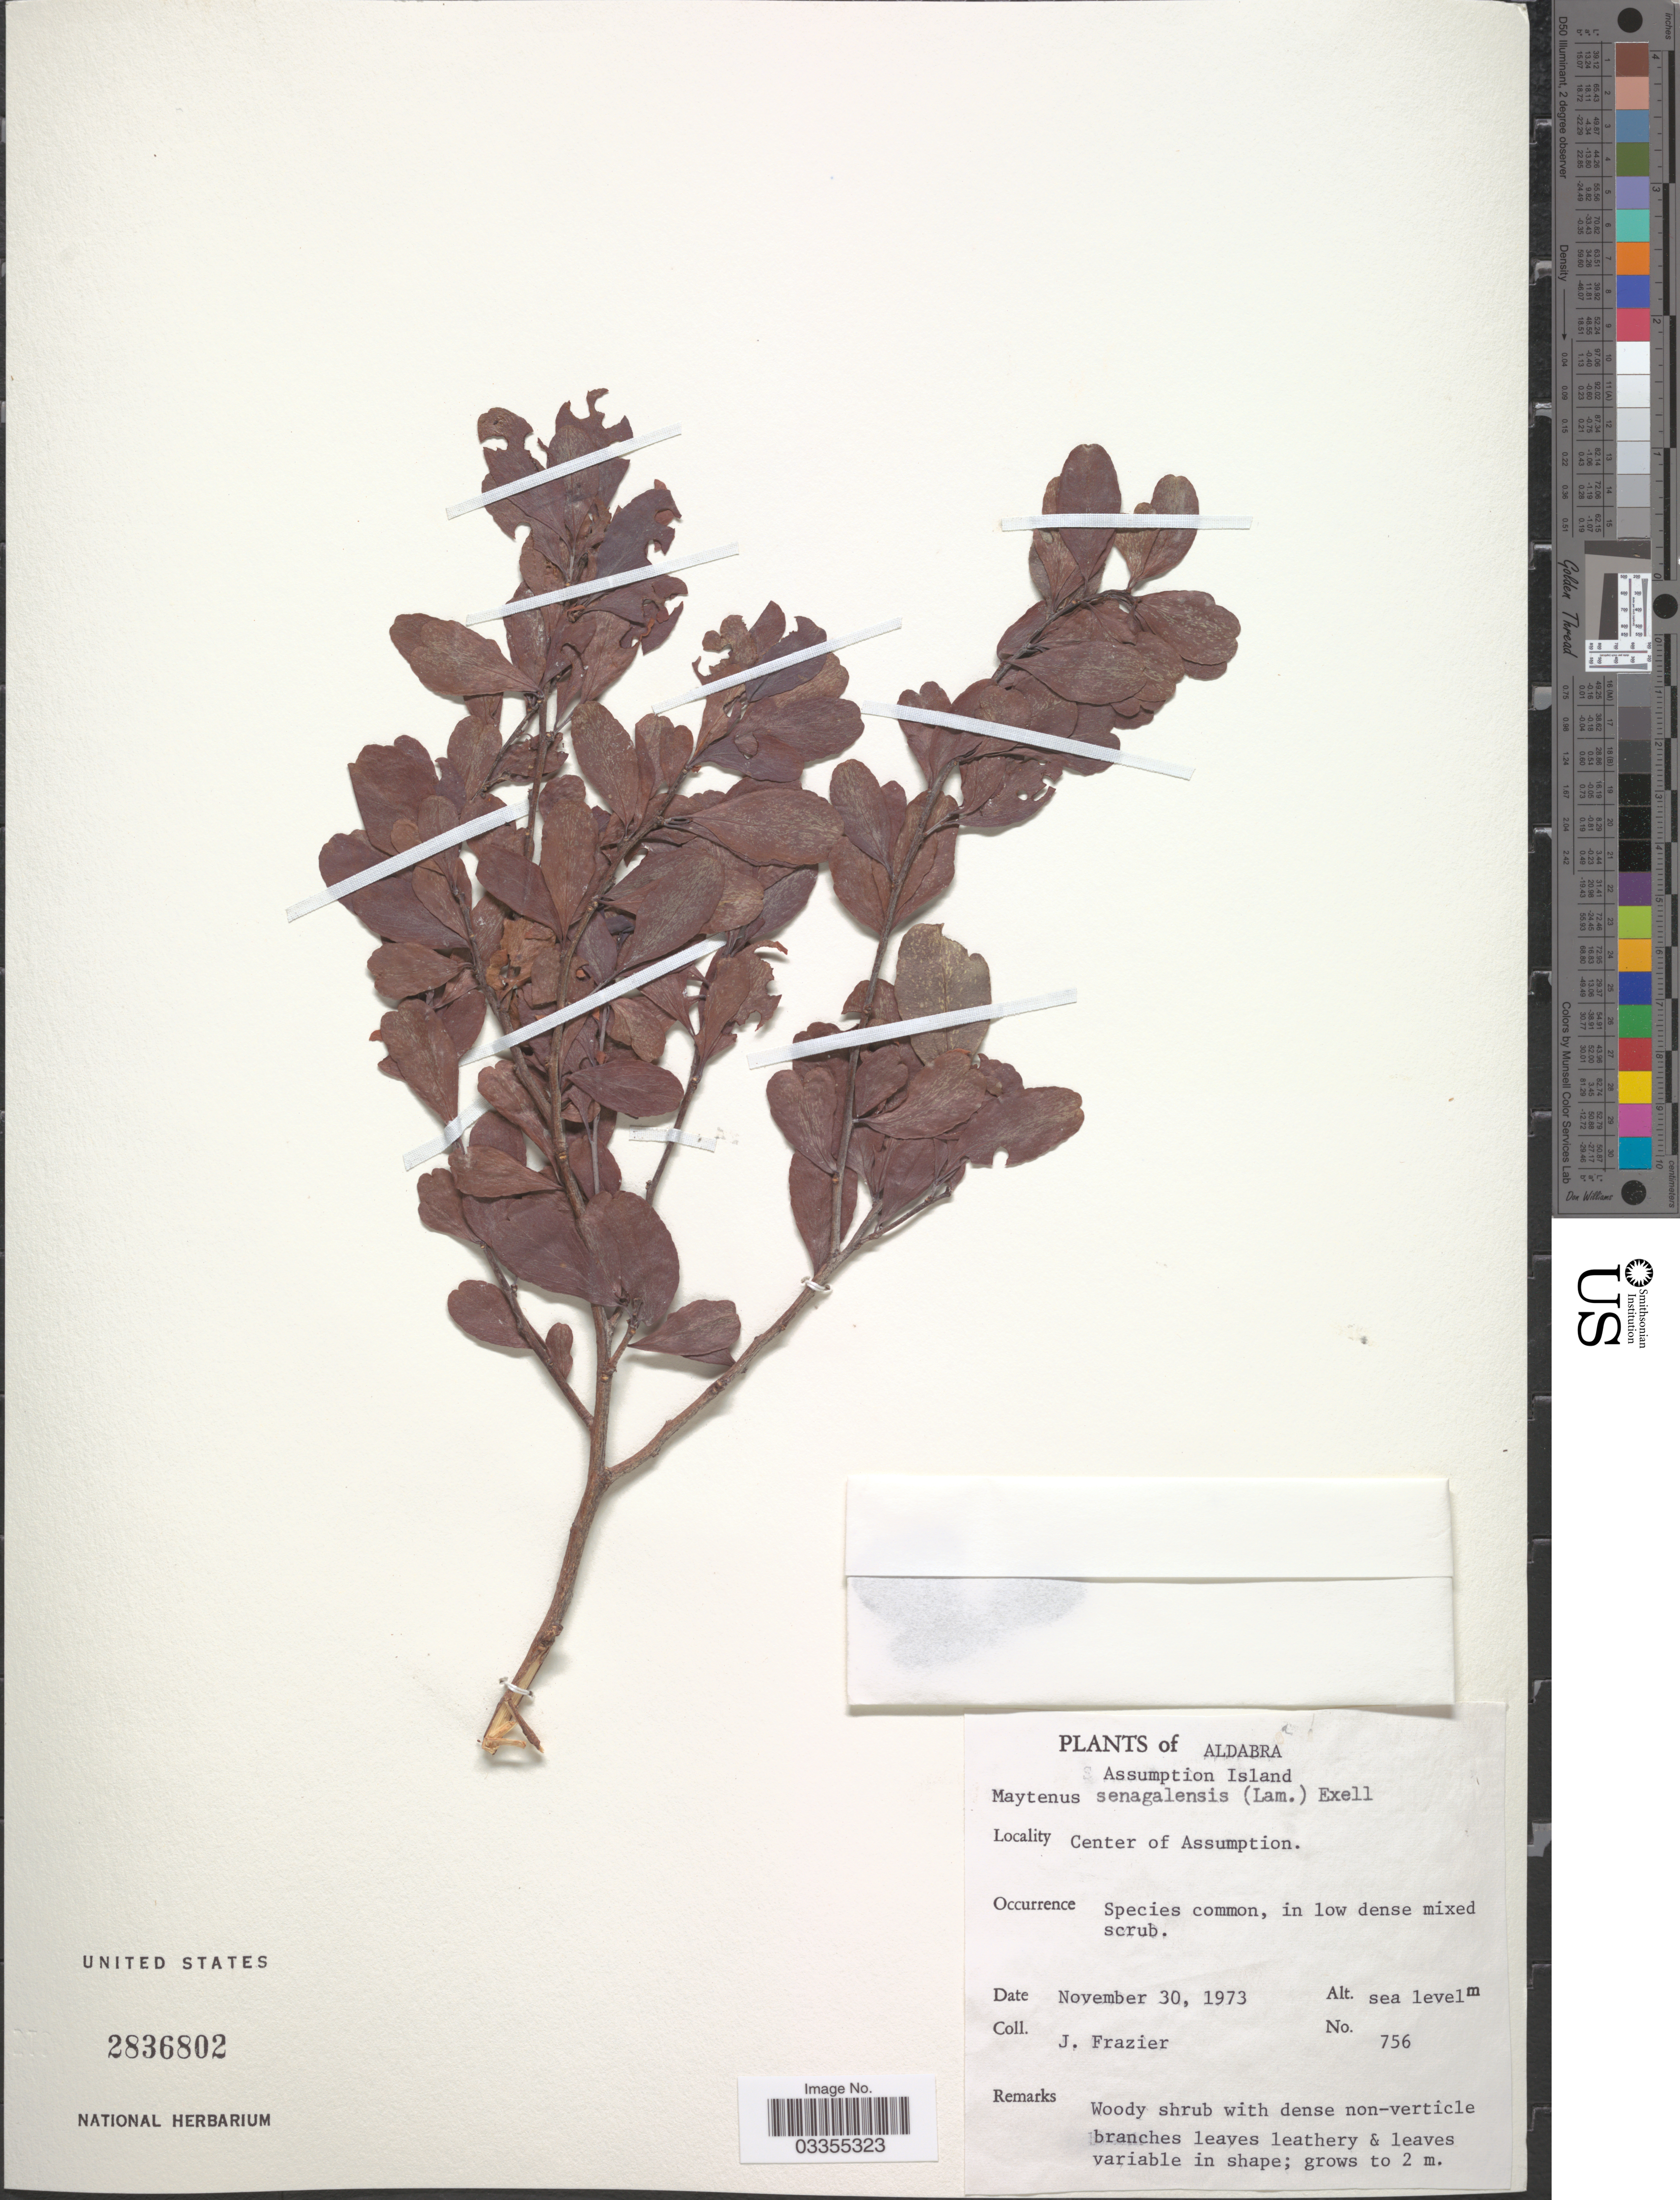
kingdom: Plantae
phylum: Tracheophyta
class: Magnoliopsida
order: Celastrales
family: Celastraceae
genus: Gymnosporia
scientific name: Gymnosporia grossulariae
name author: (Tul.) Loes.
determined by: Strong, Mark T., (BOT), Smithsonian Institution - National Museum of Natural History (UNITED STATES)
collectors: J. Frazier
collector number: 756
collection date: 1973-11-30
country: Seychelles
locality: Aldabra. Center of Assumption.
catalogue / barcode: US 2836802